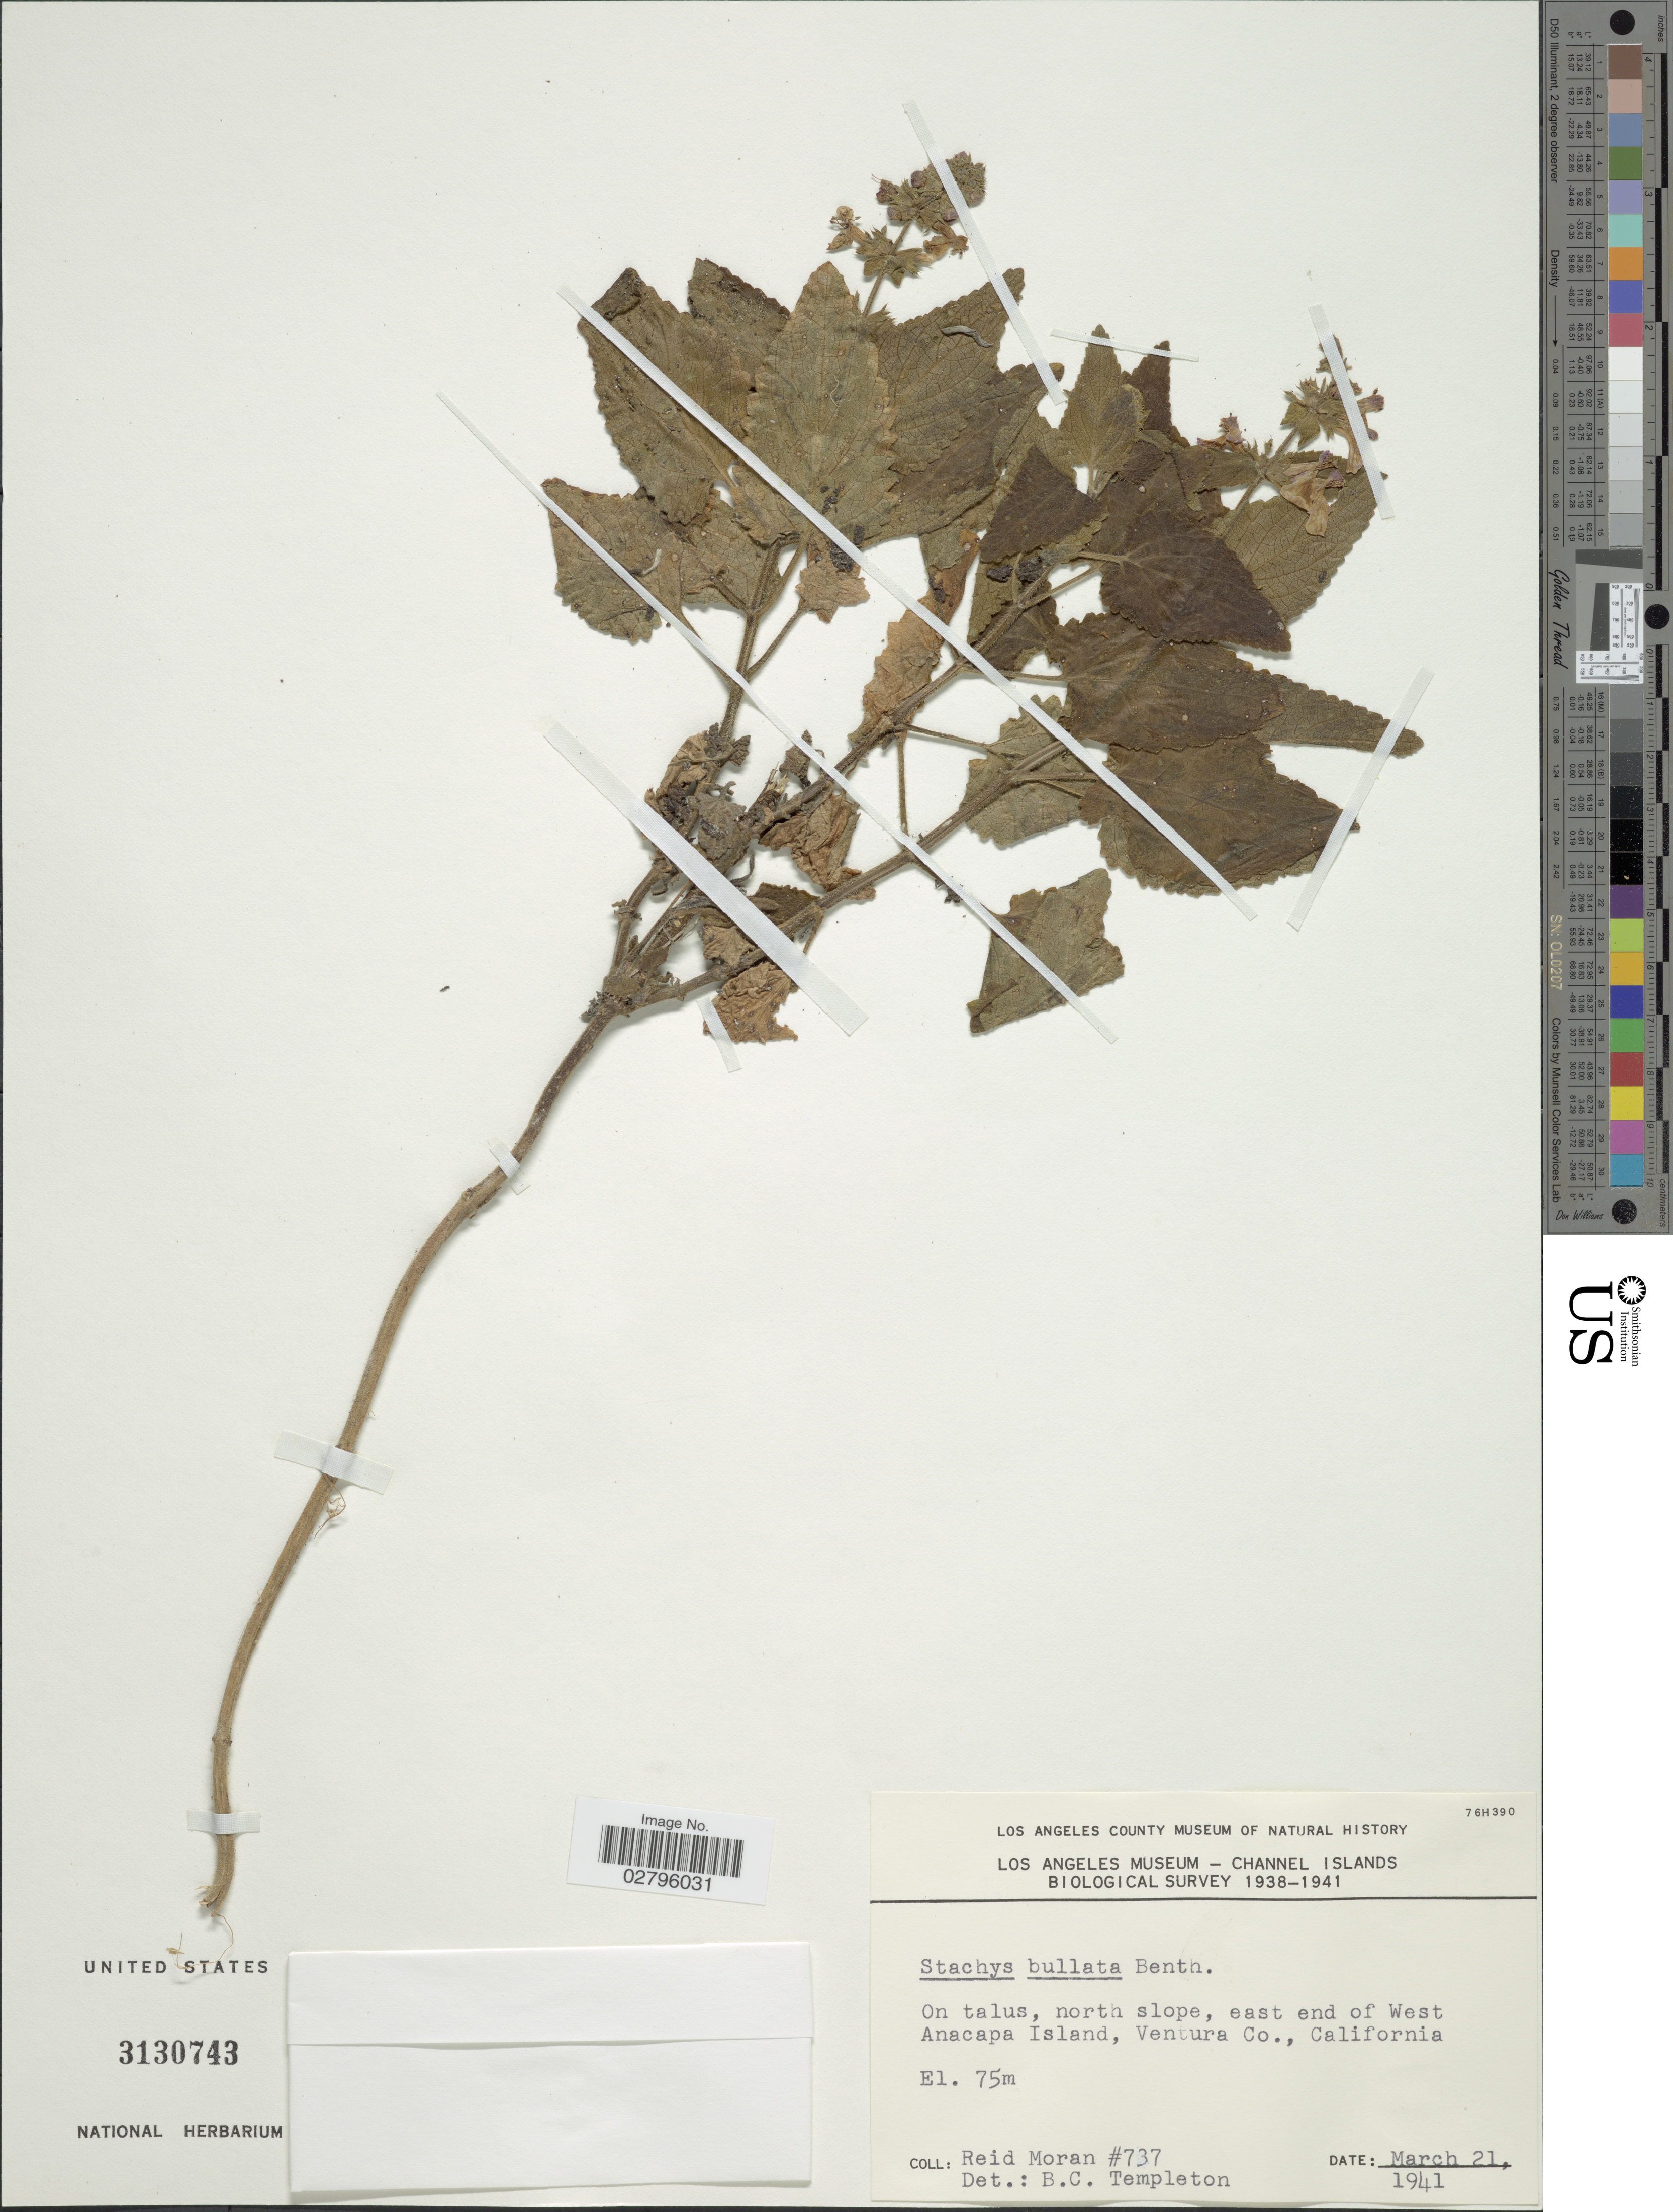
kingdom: Plantae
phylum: Tracheophyta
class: Magnoliopsida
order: Lamiales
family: Lamiaceae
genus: Stachys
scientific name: Stachys bullata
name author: Benth.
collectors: R. V. Moran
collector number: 737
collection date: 1941-03-21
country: United States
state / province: California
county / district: Ventura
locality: On talus, north slope, east end of West Anacapa Island, Ventura Co.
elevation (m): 75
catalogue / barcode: US 3130743